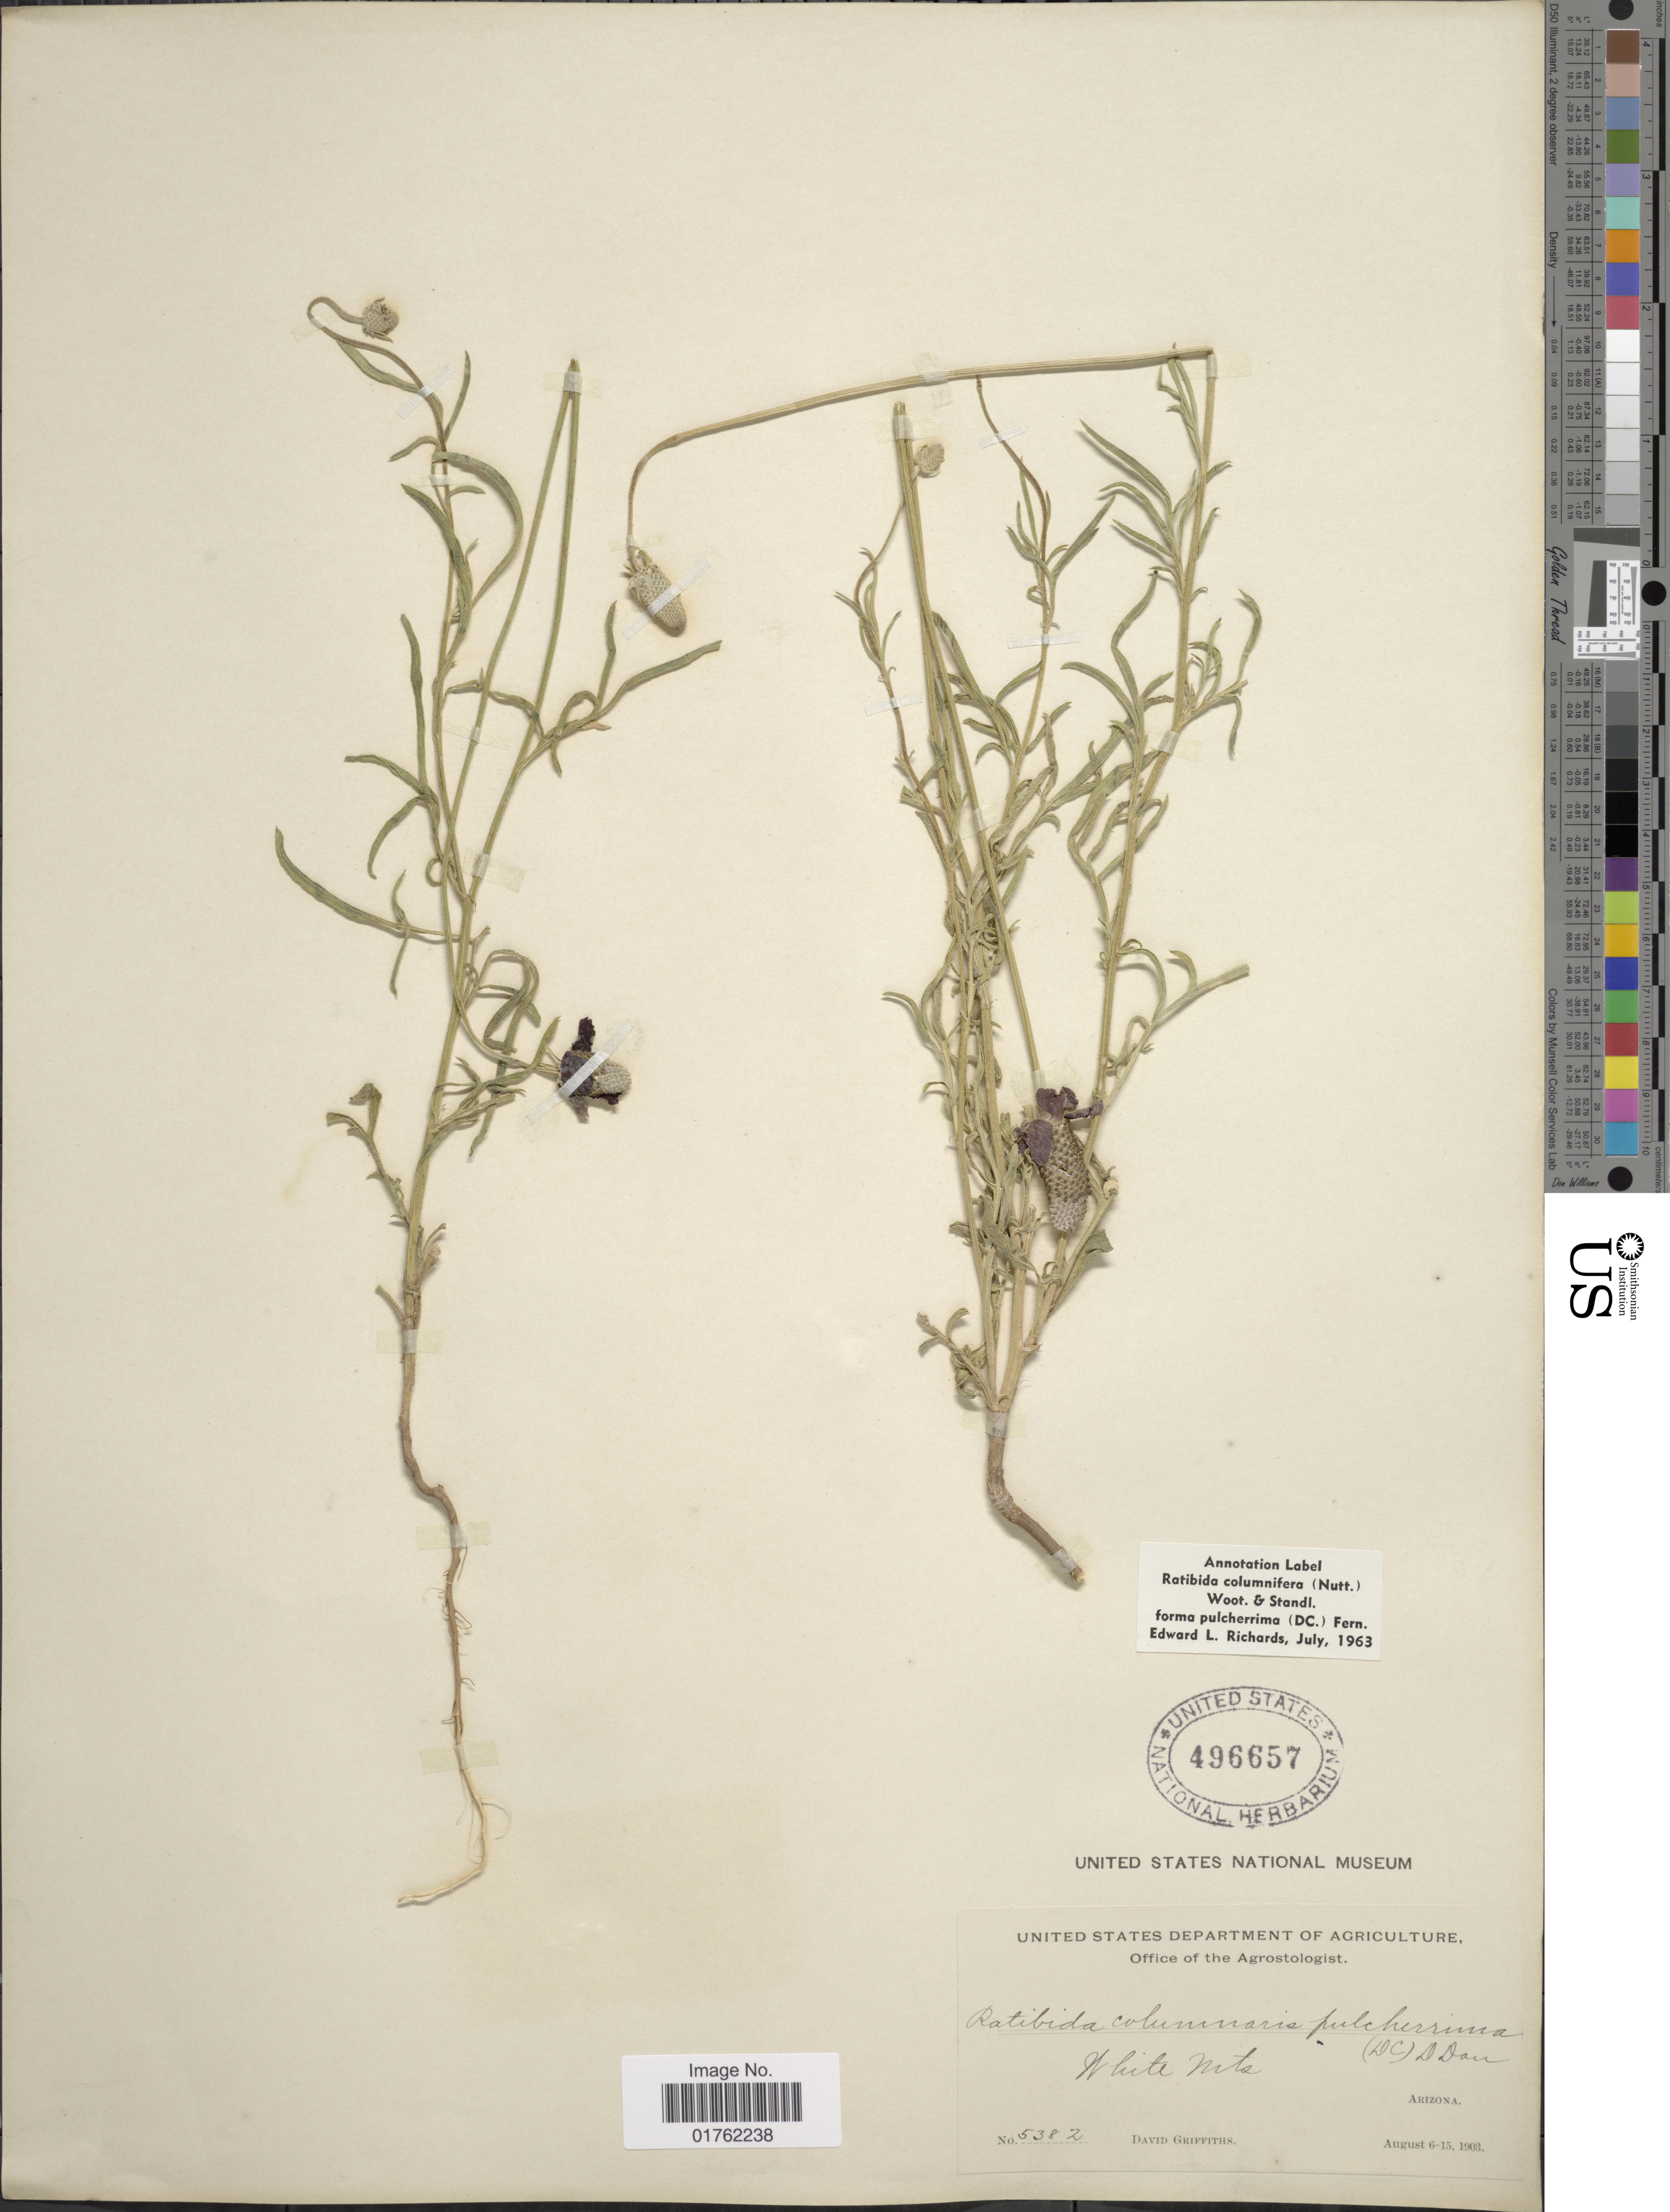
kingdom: Plantae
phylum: Tracheophyta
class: Magnoliopsida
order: Asterales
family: Asteraceae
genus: Ratibida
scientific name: Ratibida columnaris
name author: (Pursh) D. Don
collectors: D. Griffiths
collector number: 5382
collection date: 1903-08-06/1903-08-15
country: United States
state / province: Arizona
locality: White Mts.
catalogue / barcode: US 496657